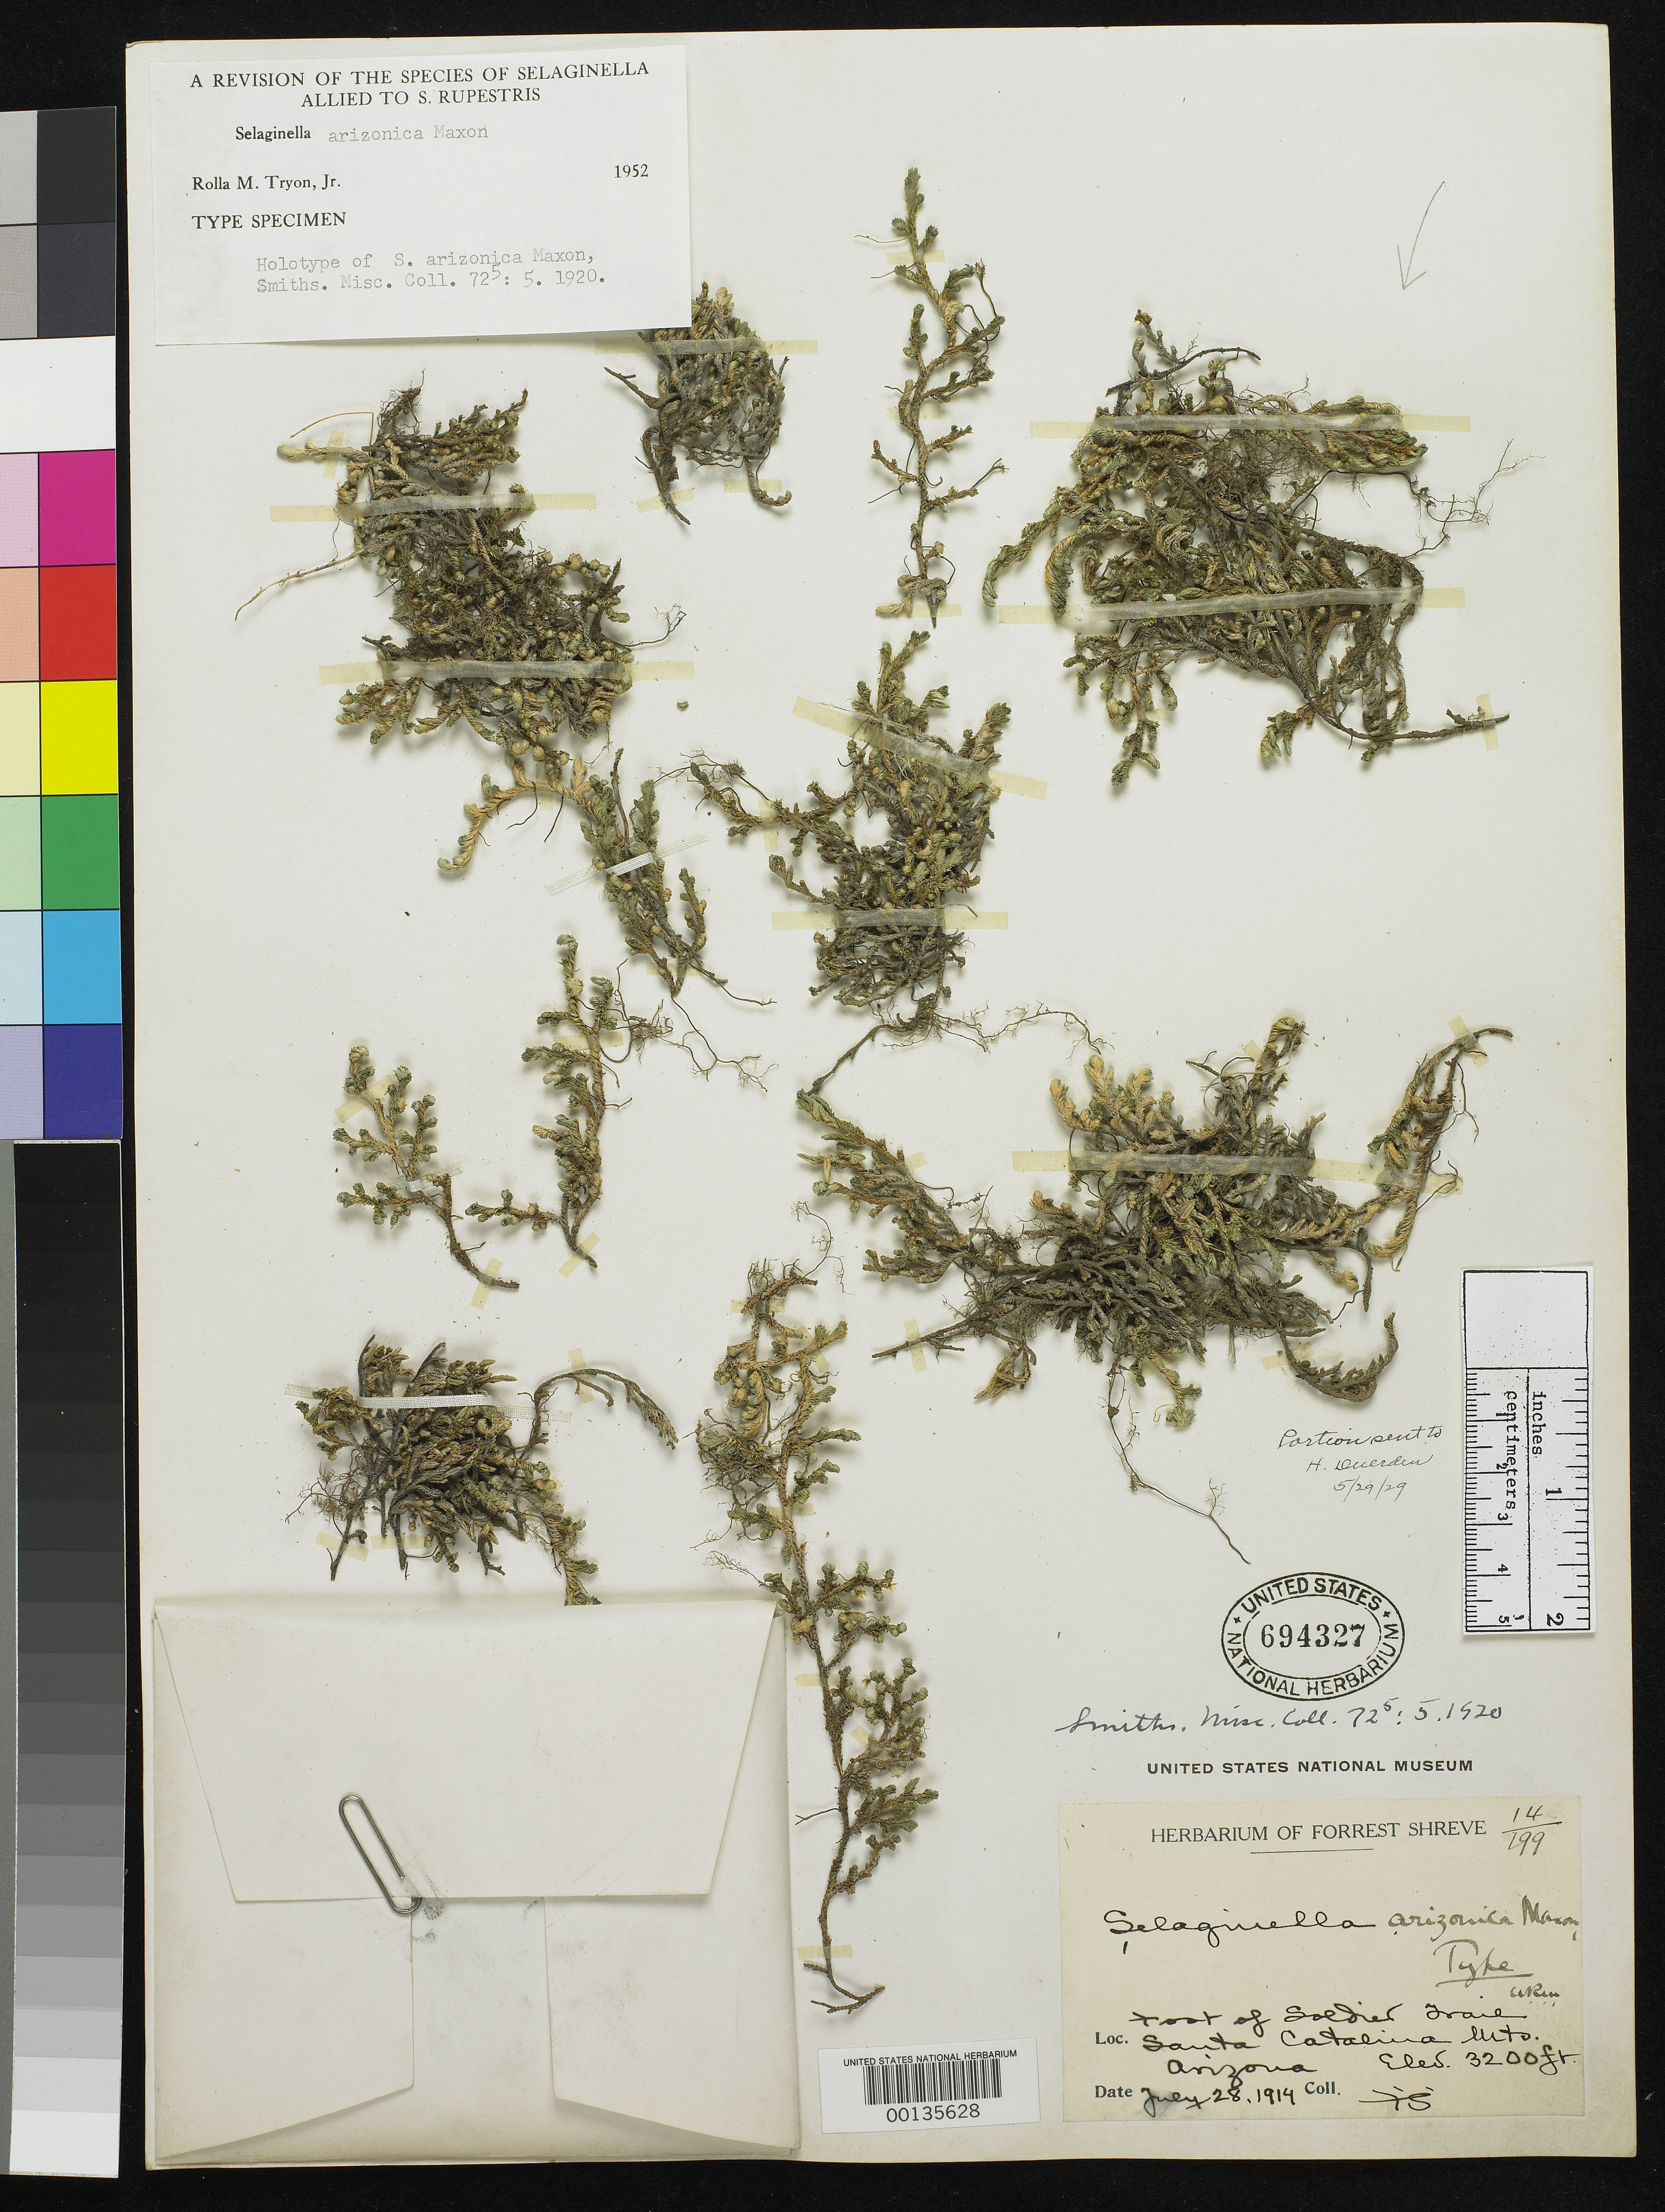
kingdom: Plantae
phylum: Tracheophyta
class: Lycopodiopsida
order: Selaginellales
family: Selaginellaceae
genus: Selaginella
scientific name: Selaginella arizonica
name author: Maxon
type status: Holotype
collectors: F. Shreve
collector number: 14/199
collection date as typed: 28 Jul 1914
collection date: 1914-07-28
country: United States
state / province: Arizona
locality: East of Soldier Home, Santa Catalina Mountains.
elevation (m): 975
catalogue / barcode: US 694327